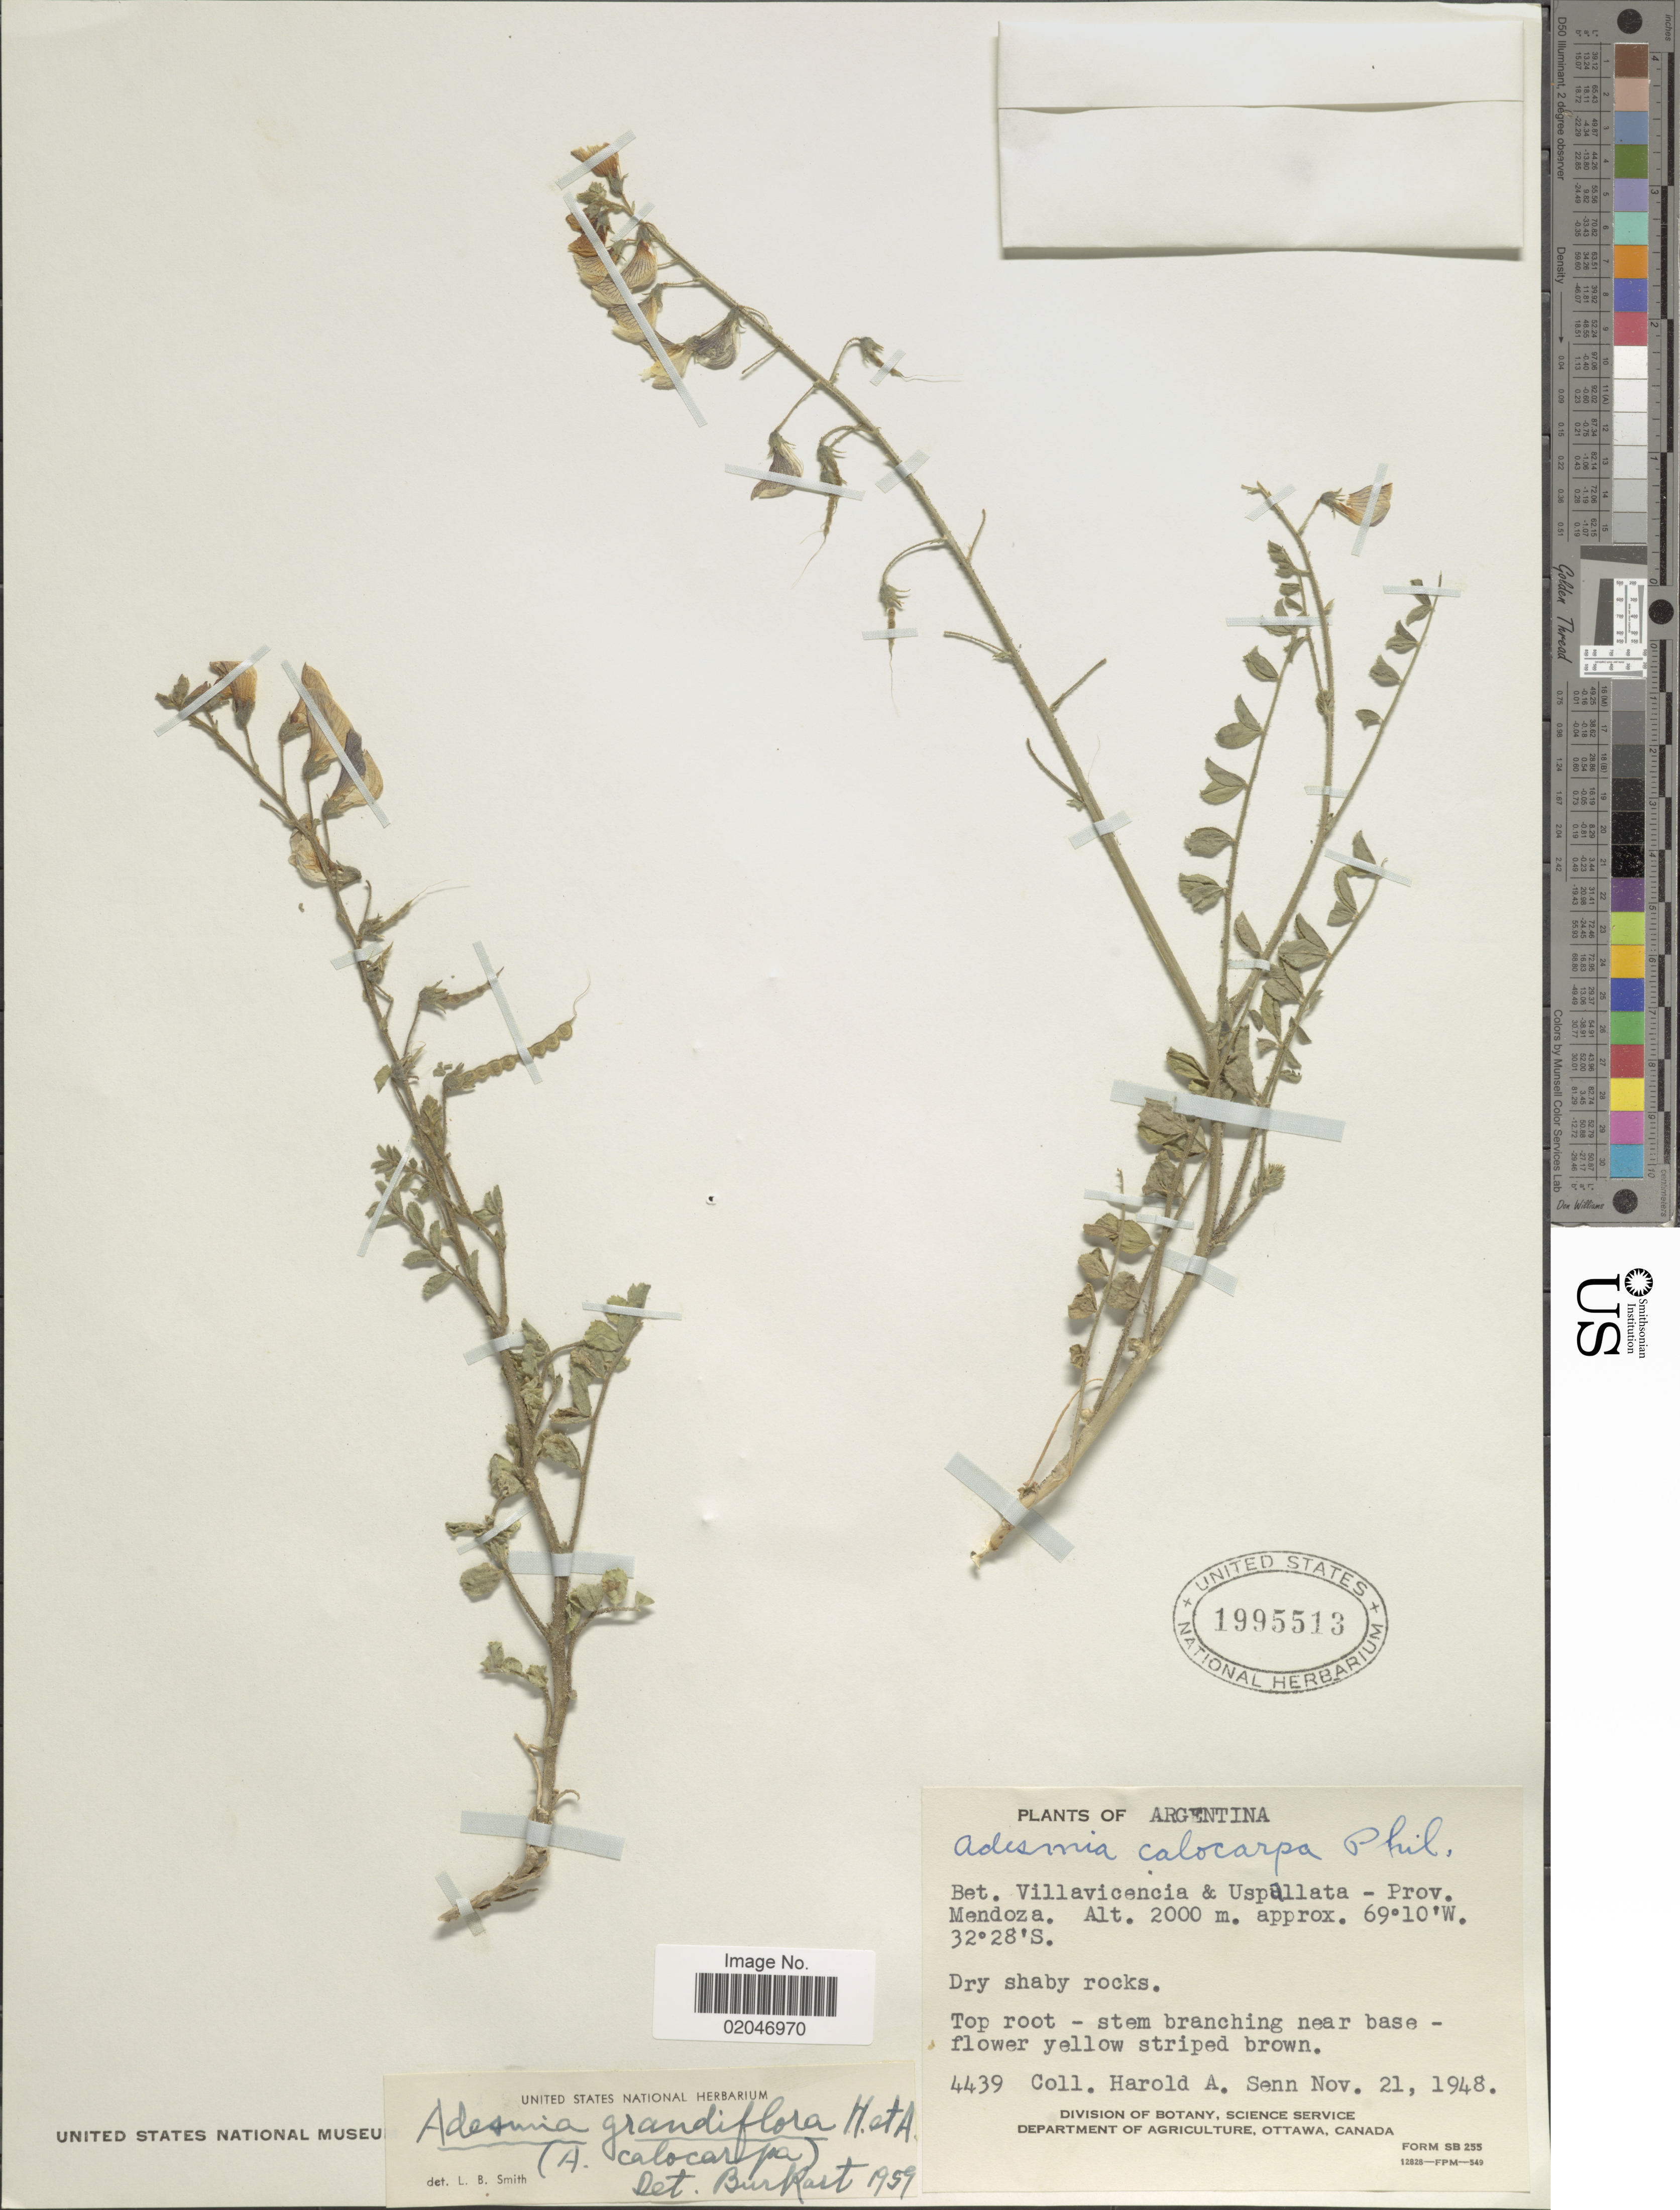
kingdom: Plantae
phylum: Tracheophyta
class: Magnoliopsida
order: Fabales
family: Fabaceae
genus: Adesmia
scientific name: Adesmia grandiflora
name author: Gillies ex Hook. & Arn.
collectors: H. Senn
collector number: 4439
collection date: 1948-11-21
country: Argentina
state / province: Mendoza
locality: Bet. Villavicencia & Uspallata.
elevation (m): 2000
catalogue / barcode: US 1995513